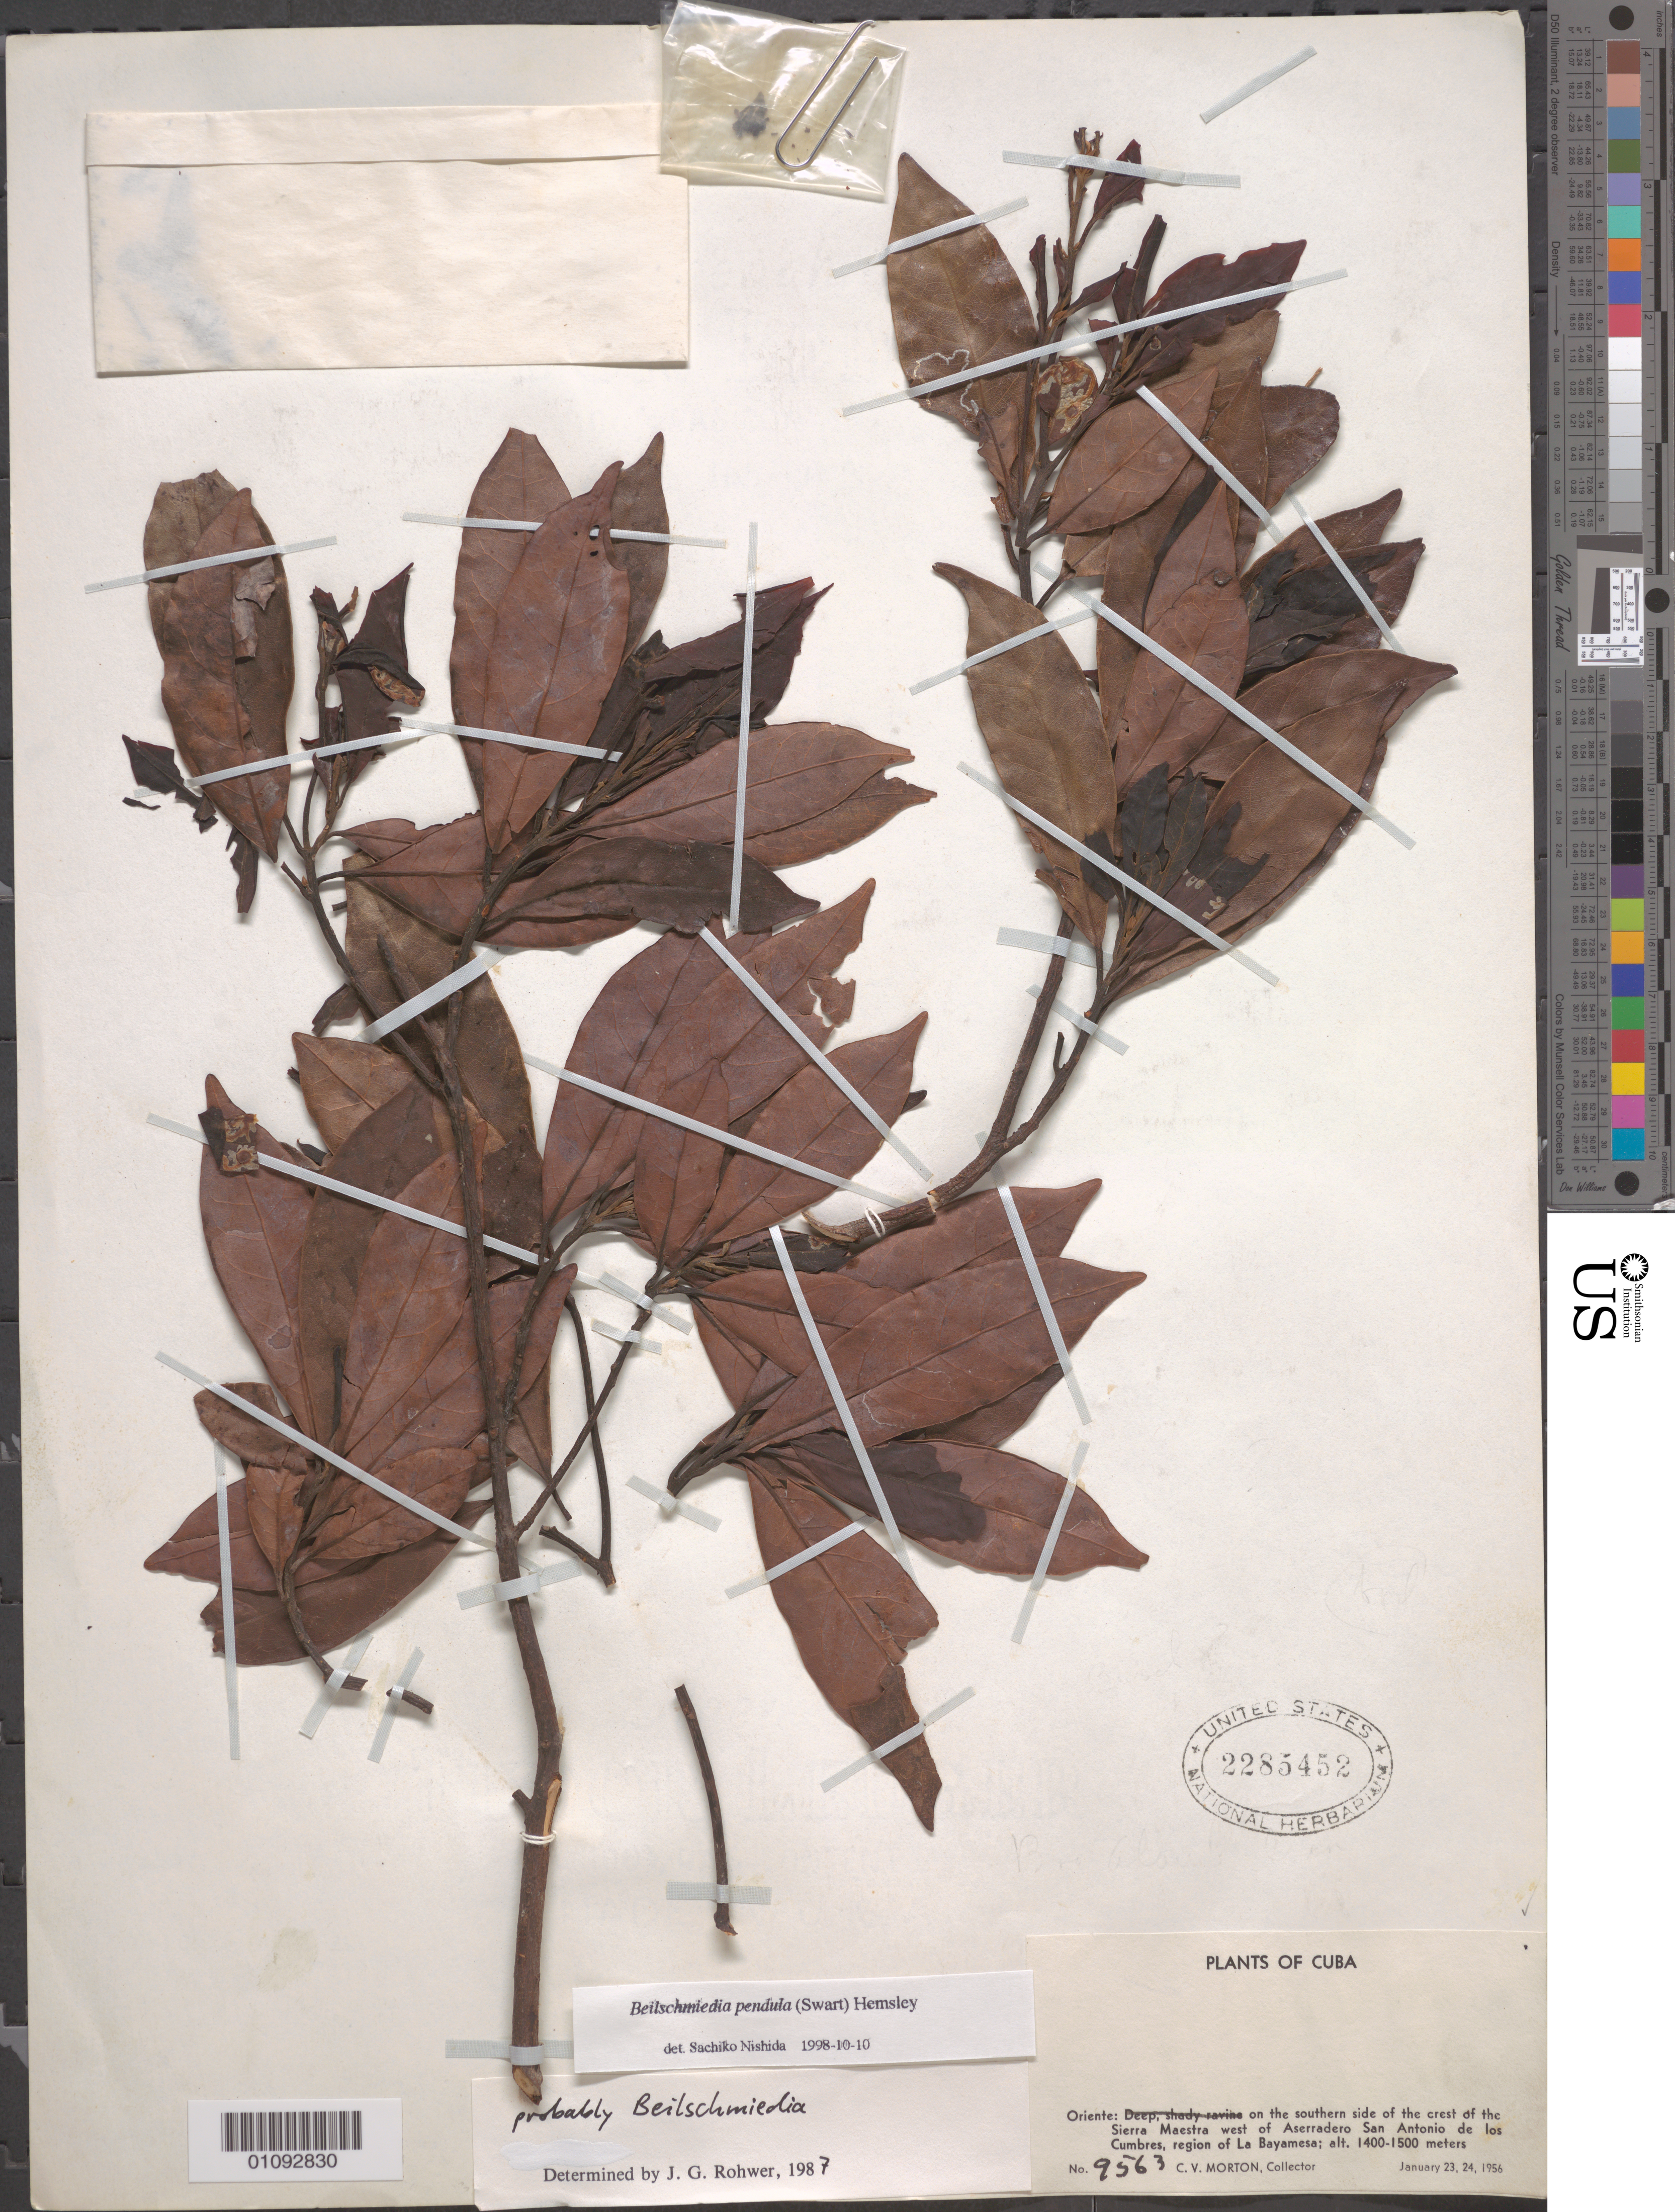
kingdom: Plantae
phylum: Tracheophyta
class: Magnoliopsida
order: Laurales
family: Lauraceae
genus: Beilschmiedia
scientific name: Beilschmiedia pendula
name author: (Sw.) Hemsl.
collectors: C. V. Morton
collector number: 9563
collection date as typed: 23 Jan 1956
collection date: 1956-01-23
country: Cuba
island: Cuba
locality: On the southern side of the crest of the Sierra Maestra W of Aserradero San Antonio de los Cumbres, region of La Bayamesa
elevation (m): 1400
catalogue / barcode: US 2285452